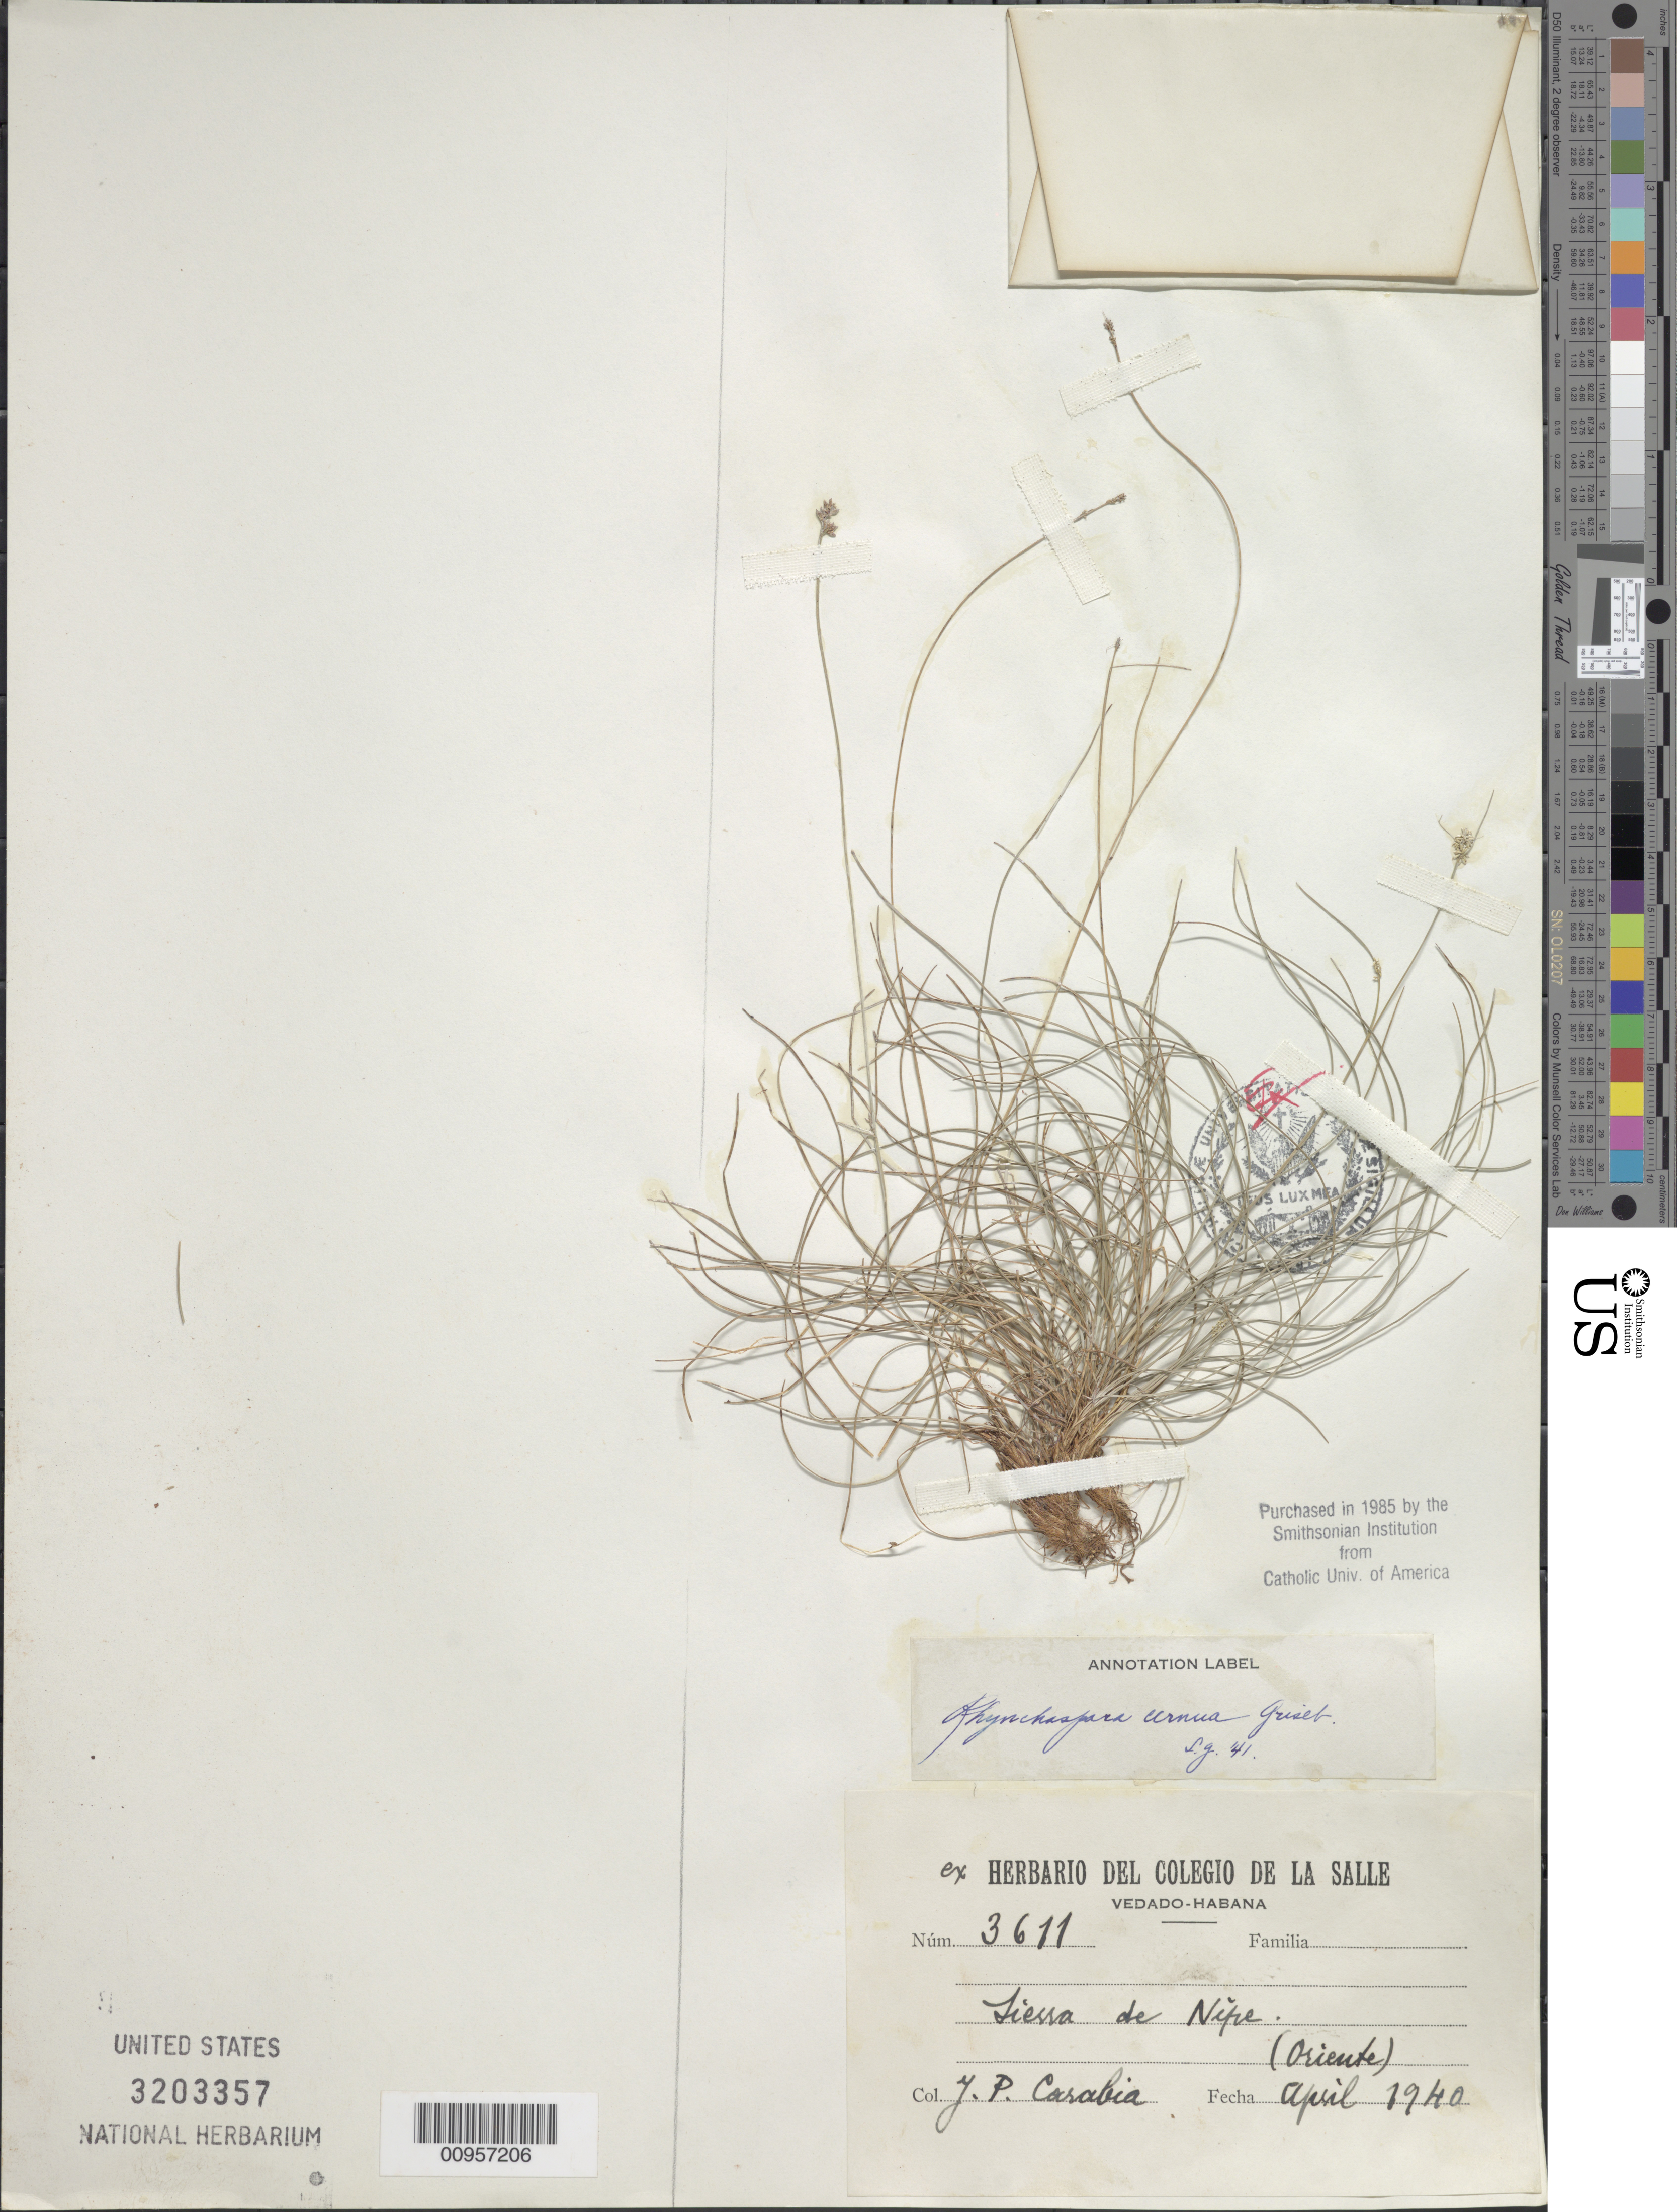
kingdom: Plantae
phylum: Tracheophyta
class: Liliopsida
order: Poales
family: Cyperaceae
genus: Rhynchospora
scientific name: Rhynchospora cernua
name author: Griseb.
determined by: Gale, S.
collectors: J. Carabia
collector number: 3611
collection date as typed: Apr 1940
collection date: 1940-04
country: Cuba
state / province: Holguín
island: Cuba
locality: Sierra de Nipe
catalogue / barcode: US 3203357